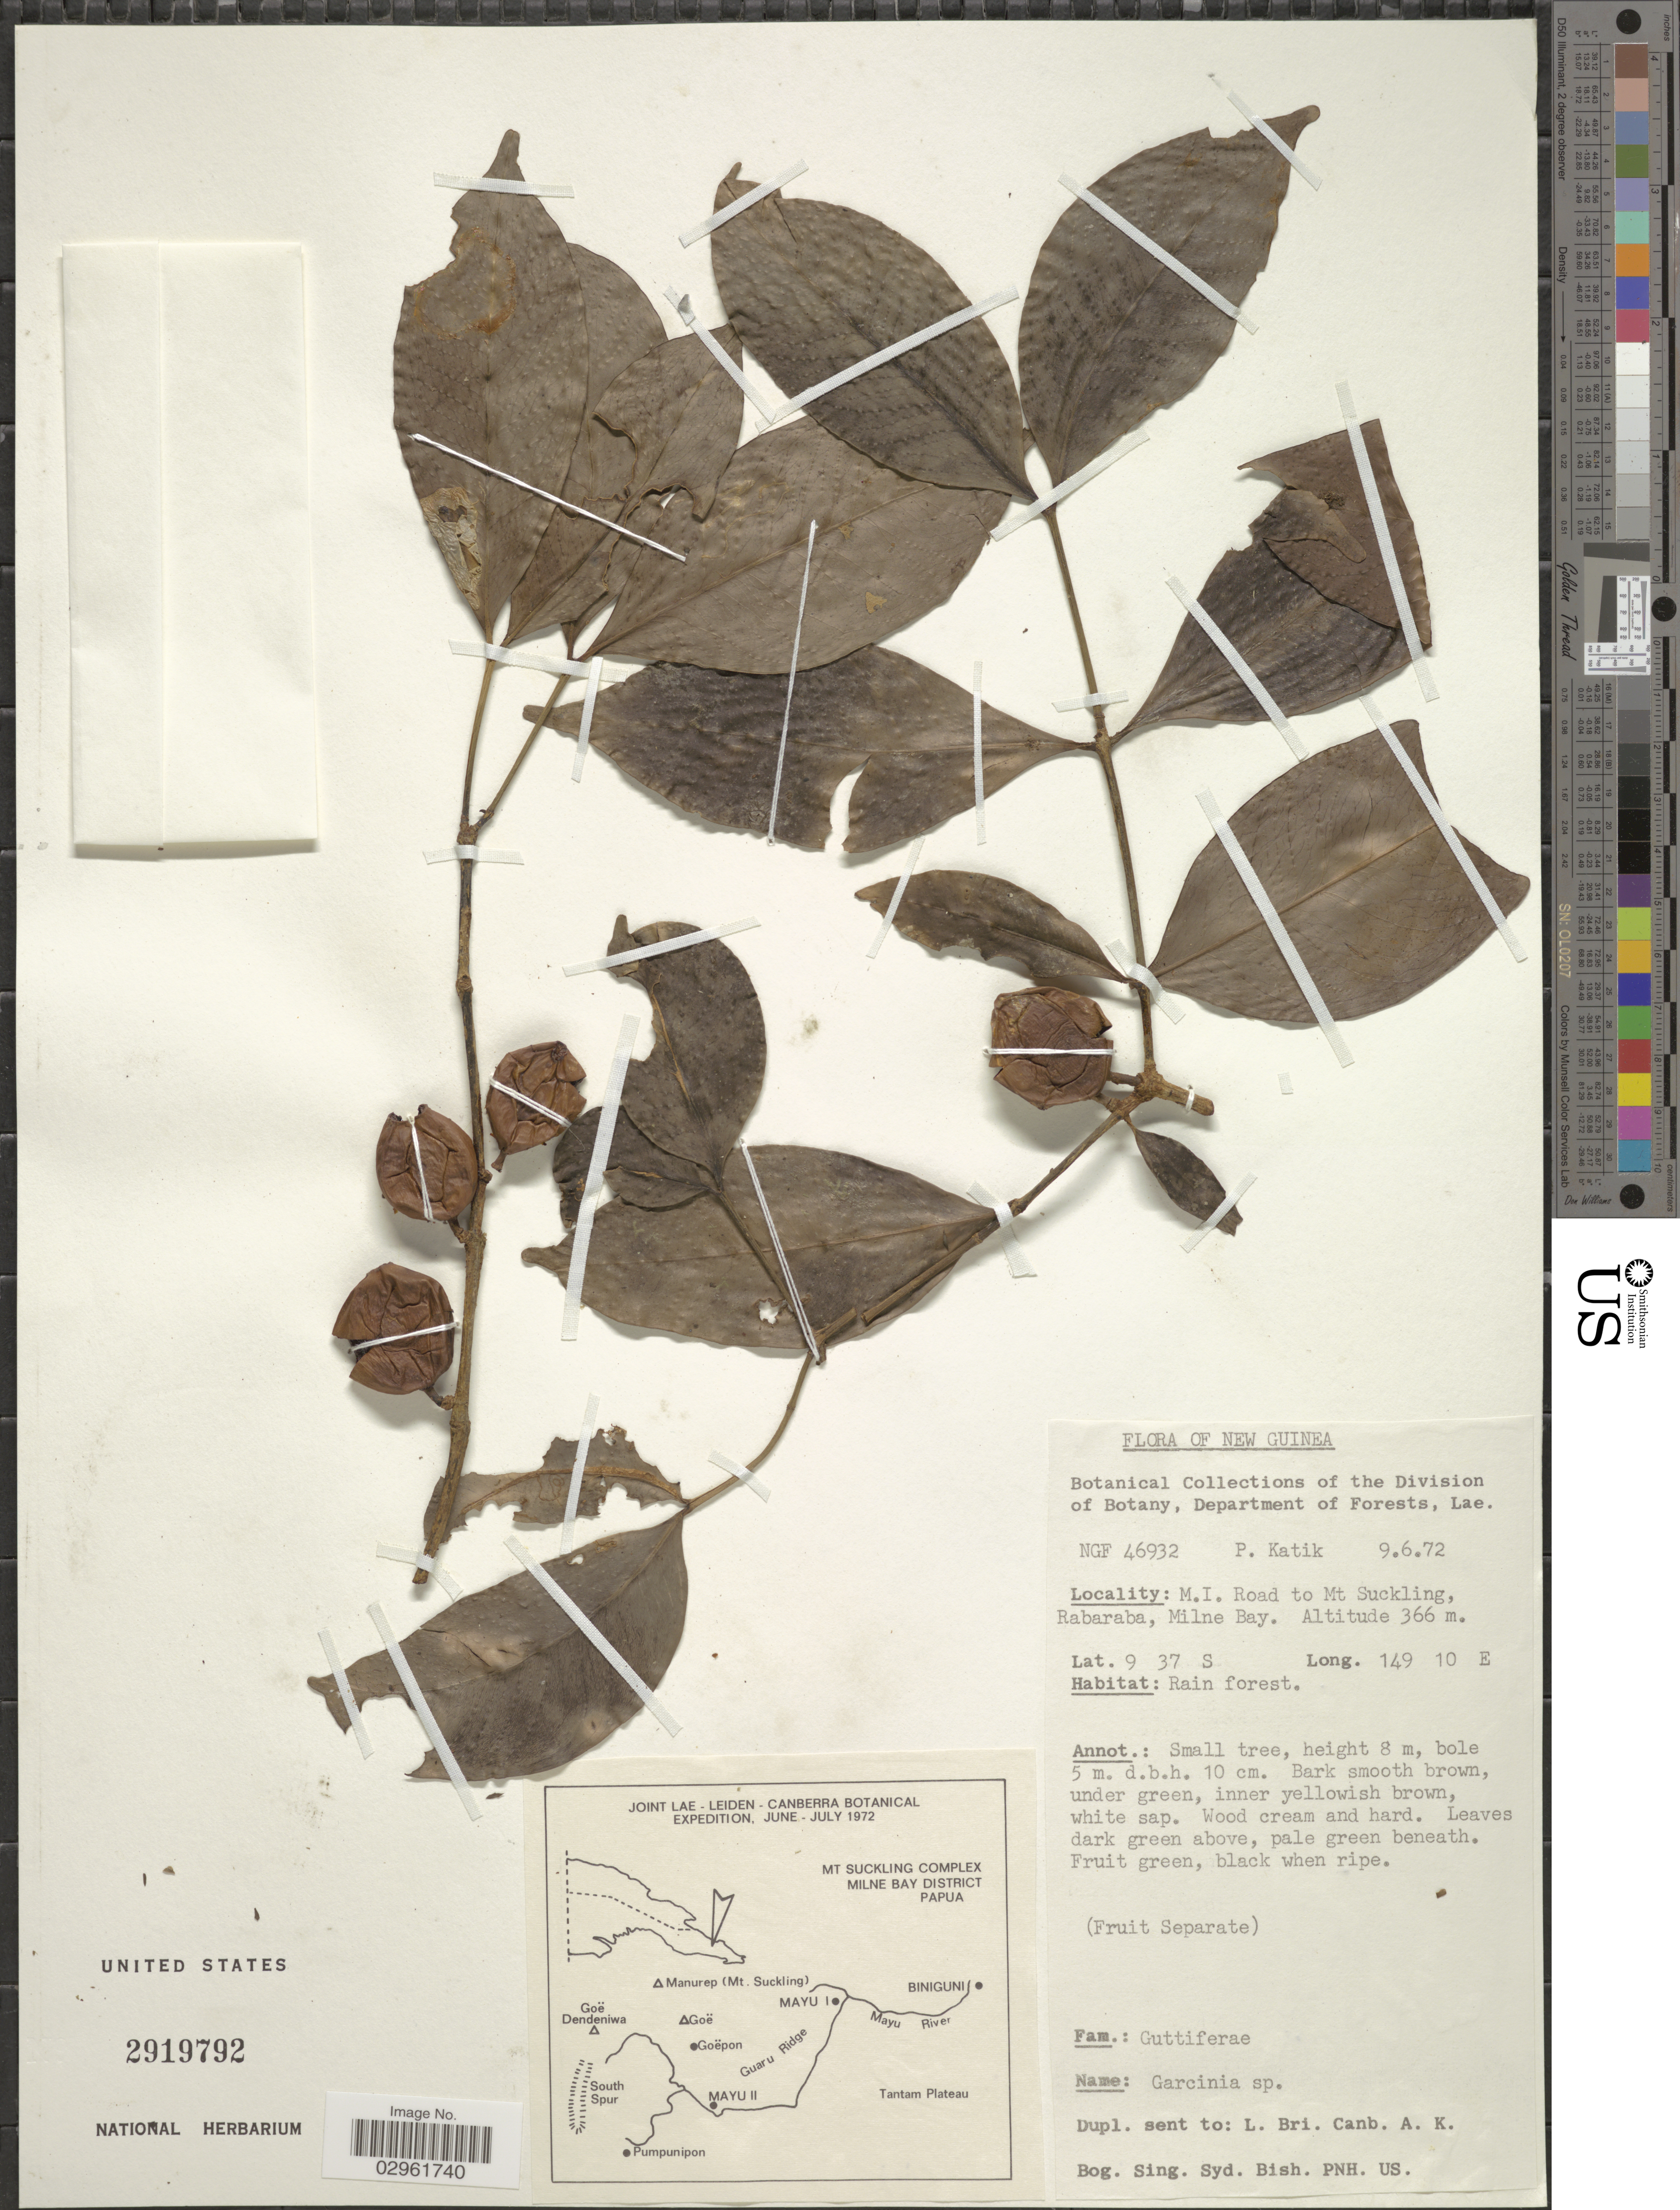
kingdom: Plantae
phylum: Tracheophyta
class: Magnoliopsida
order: Malpighiales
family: Clusiaceae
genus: Garcinia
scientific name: Garcinia sp.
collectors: P. Katik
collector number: NGF46932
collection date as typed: Transcribed d/m/y: 9/6/72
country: Papua New Guinea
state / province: Milne Bay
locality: M.I. Road to Mt Suckling, Rabaraba.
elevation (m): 366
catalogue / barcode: US 2919792